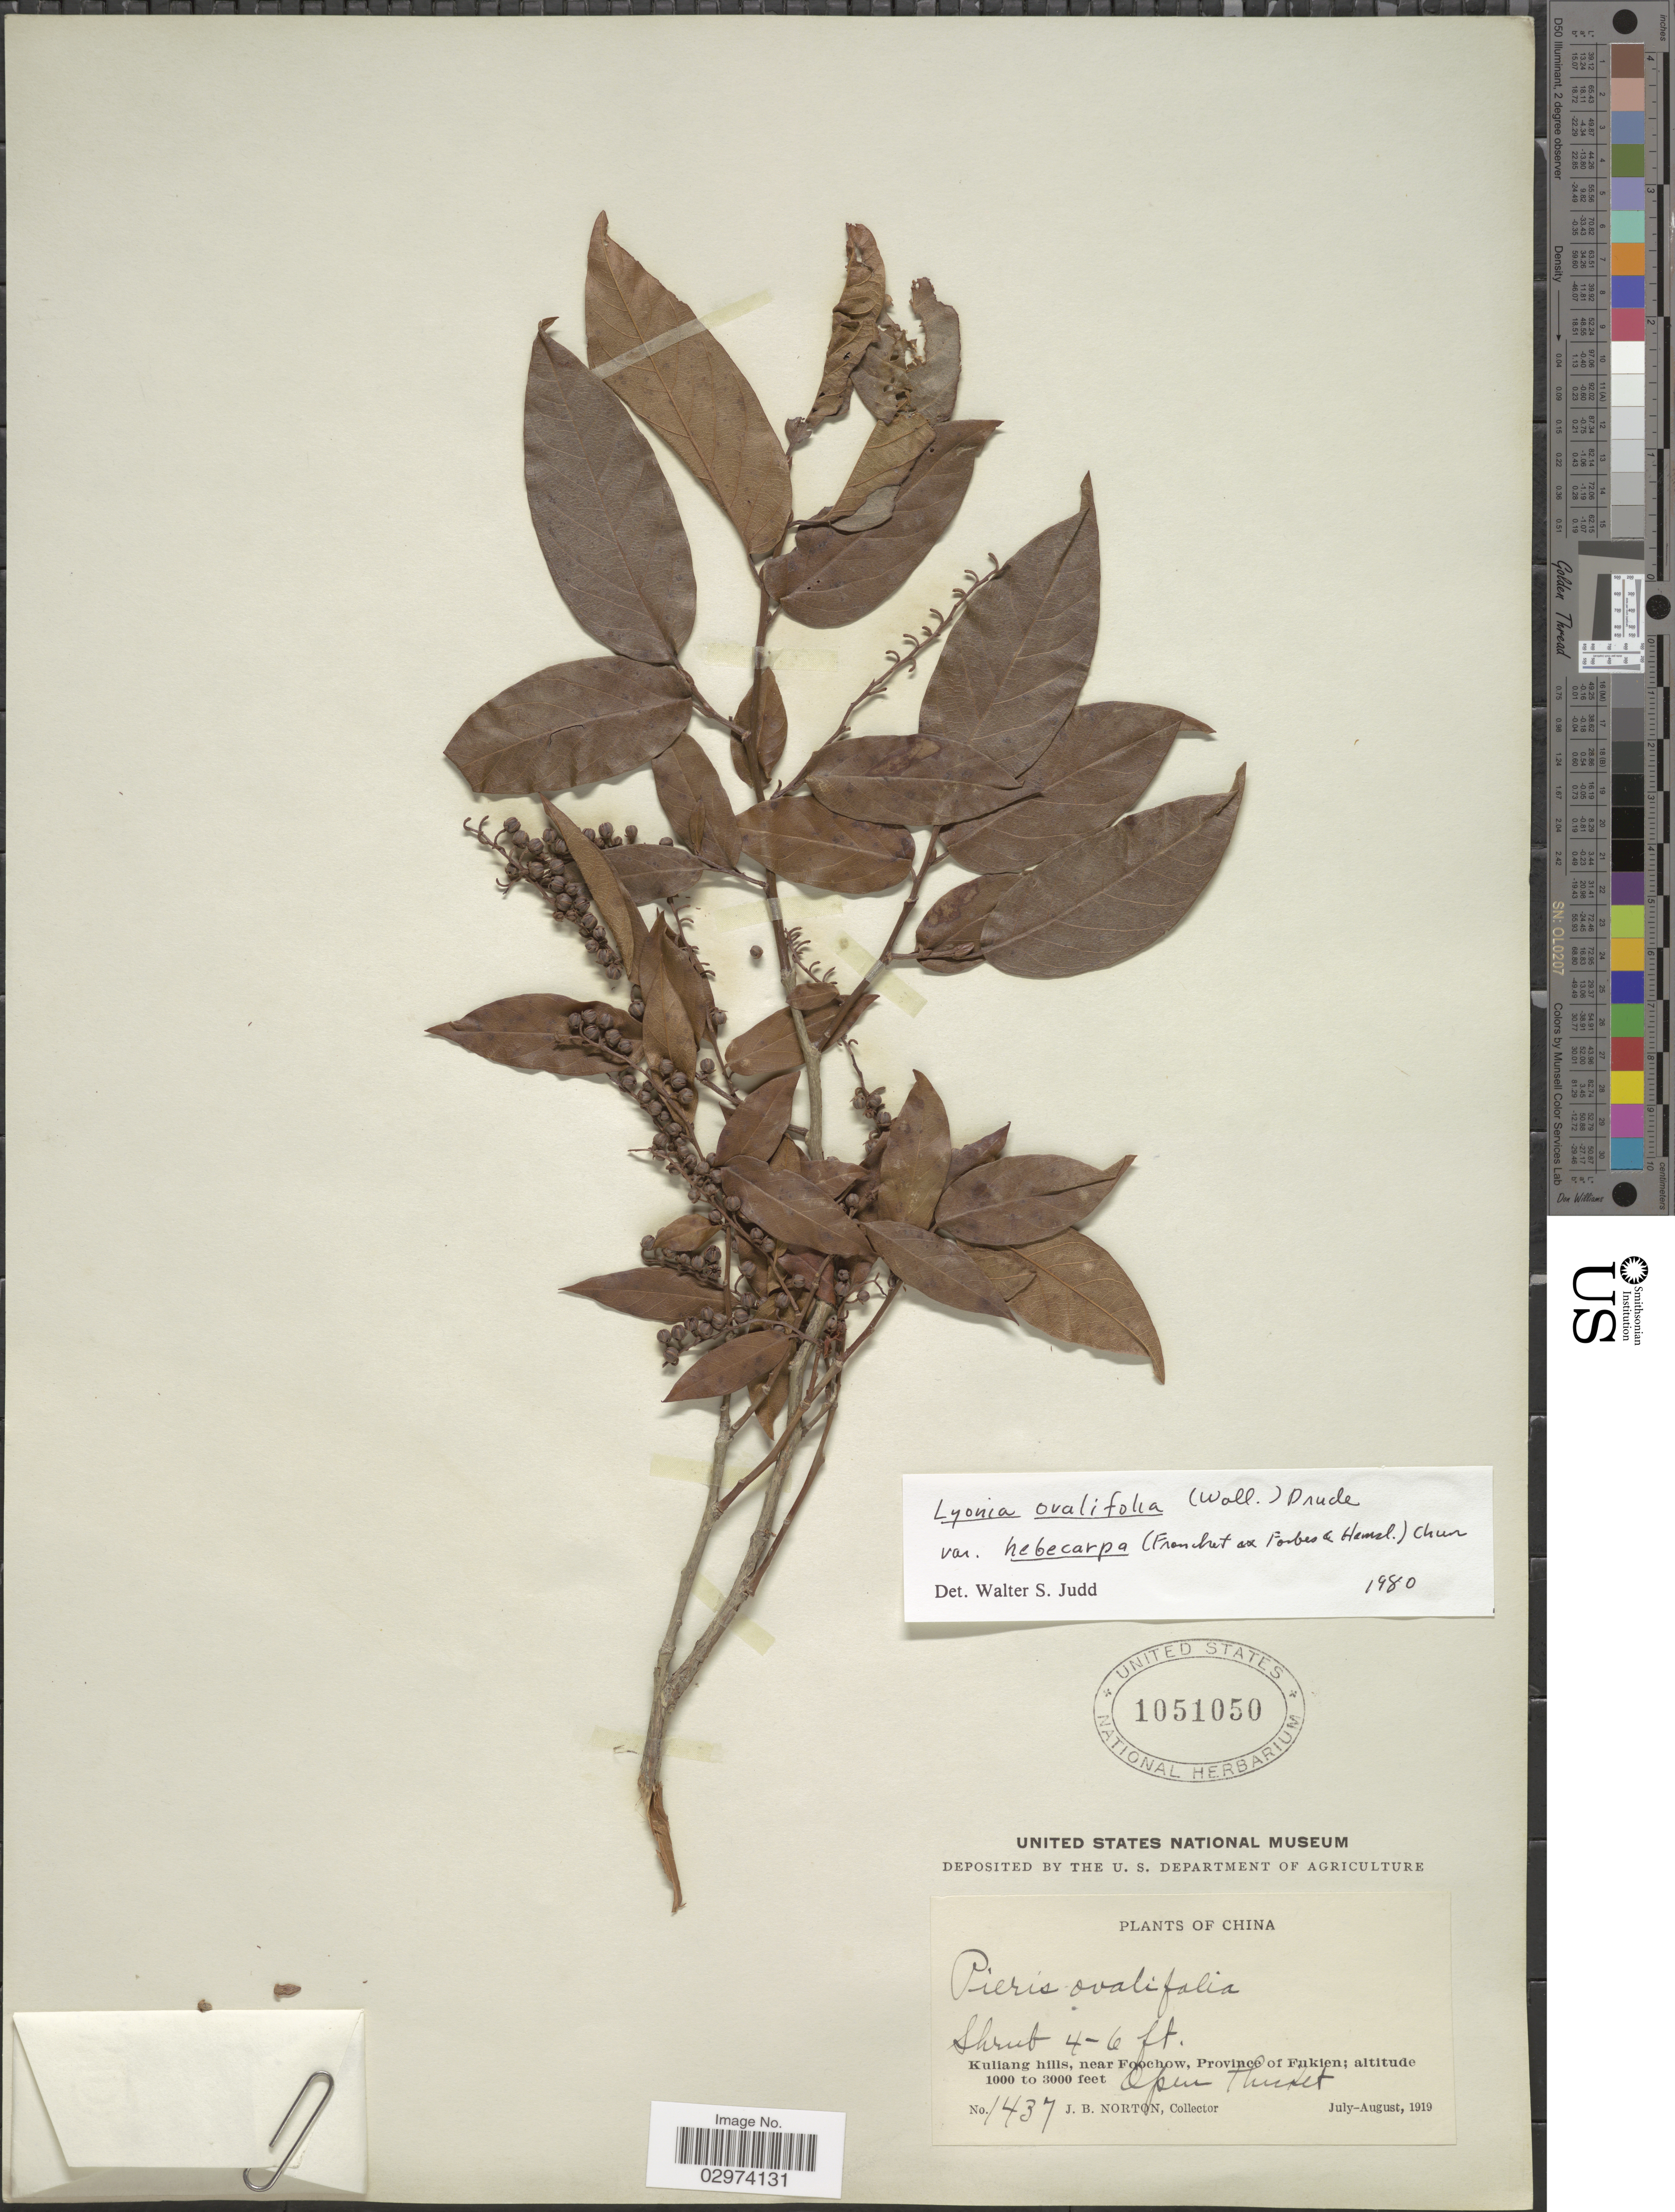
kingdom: Plantae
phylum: Tracheophyta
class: Magnoliopsida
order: Ericales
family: Ericaceae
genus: Lyonia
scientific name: Lyonia ovalifolia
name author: (Wall.) Drude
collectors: J. B. Norton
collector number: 1437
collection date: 1919-07/1919-08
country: China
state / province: Fujian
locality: Kuliang hills, near Foochow, Province of Fukien.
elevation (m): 305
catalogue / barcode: US 1051050